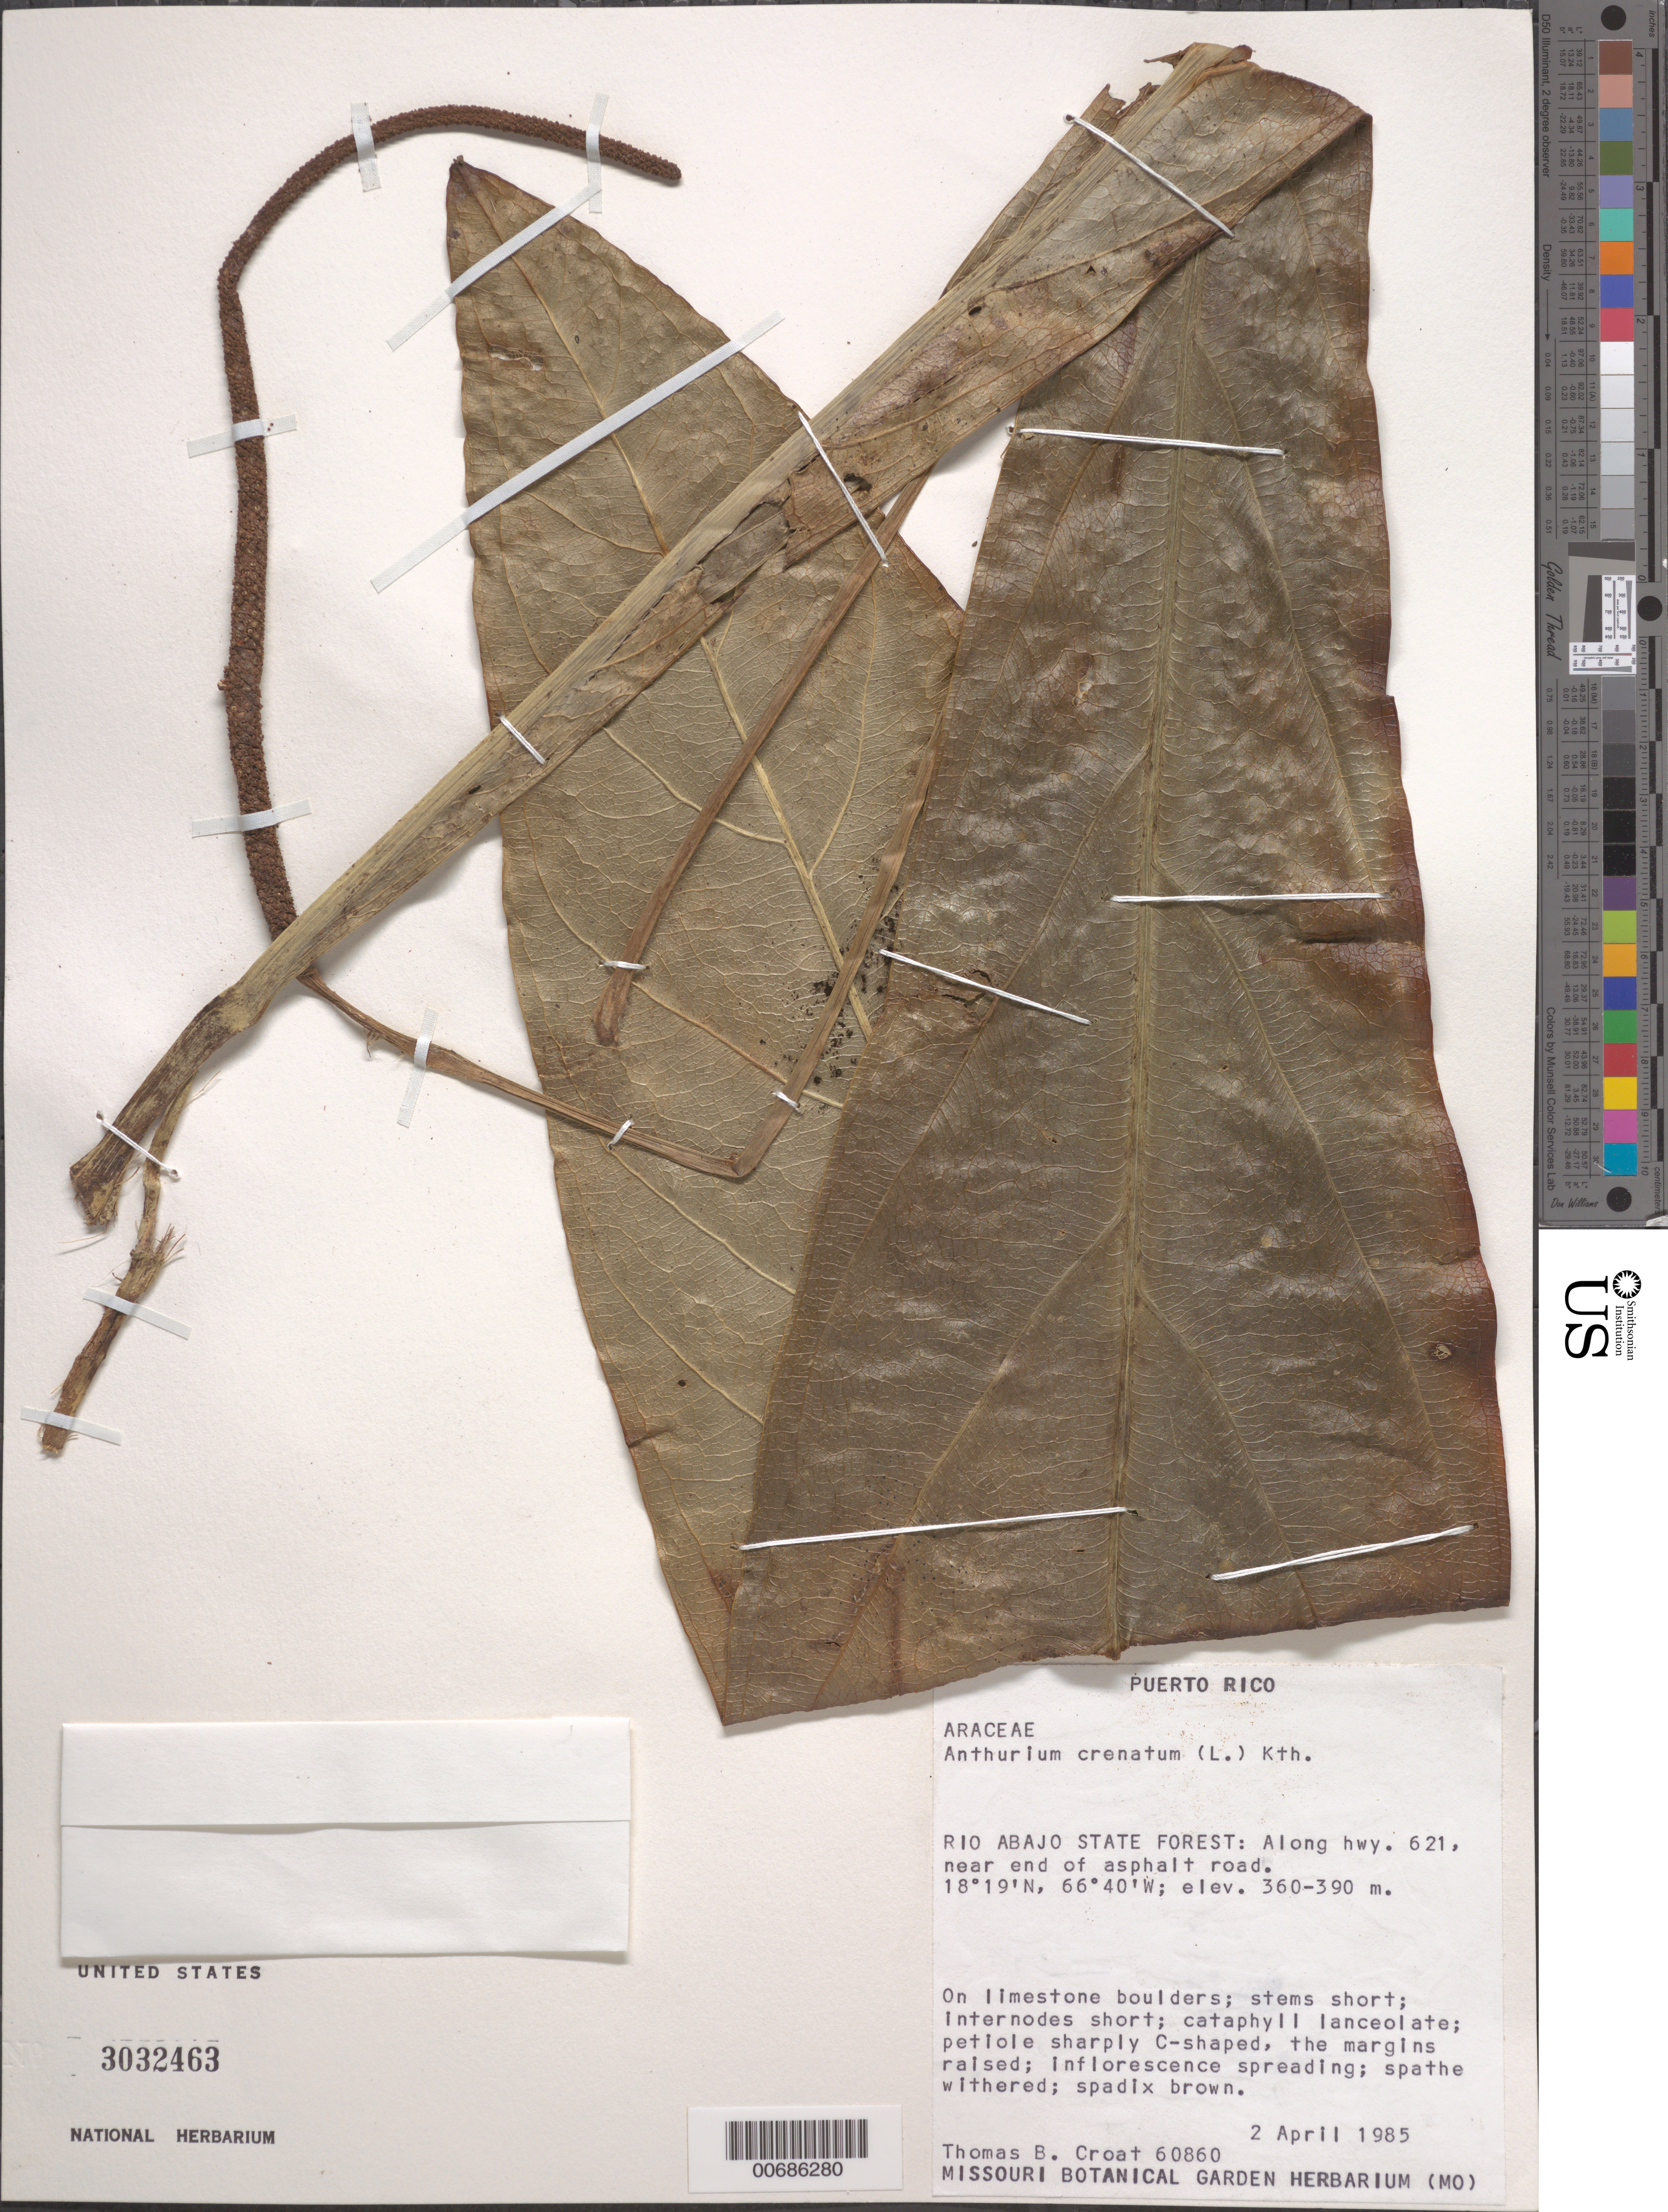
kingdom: Plantae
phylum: Tracheophyta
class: Liliopsida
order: Alismatales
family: Araceae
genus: Anthurium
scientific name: Anthurium crenatum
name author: (L.) Kunth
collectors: T. B. Croat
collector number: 60860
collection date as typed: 02 Apr 1985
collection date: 1985-04-02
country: Puerto Rico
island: Greater Antilles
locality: Rio Abajo State Forest; along hwy. 621, near end of asphalt road.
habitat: Limestone boulders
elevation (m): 360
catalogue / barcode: US 3032463